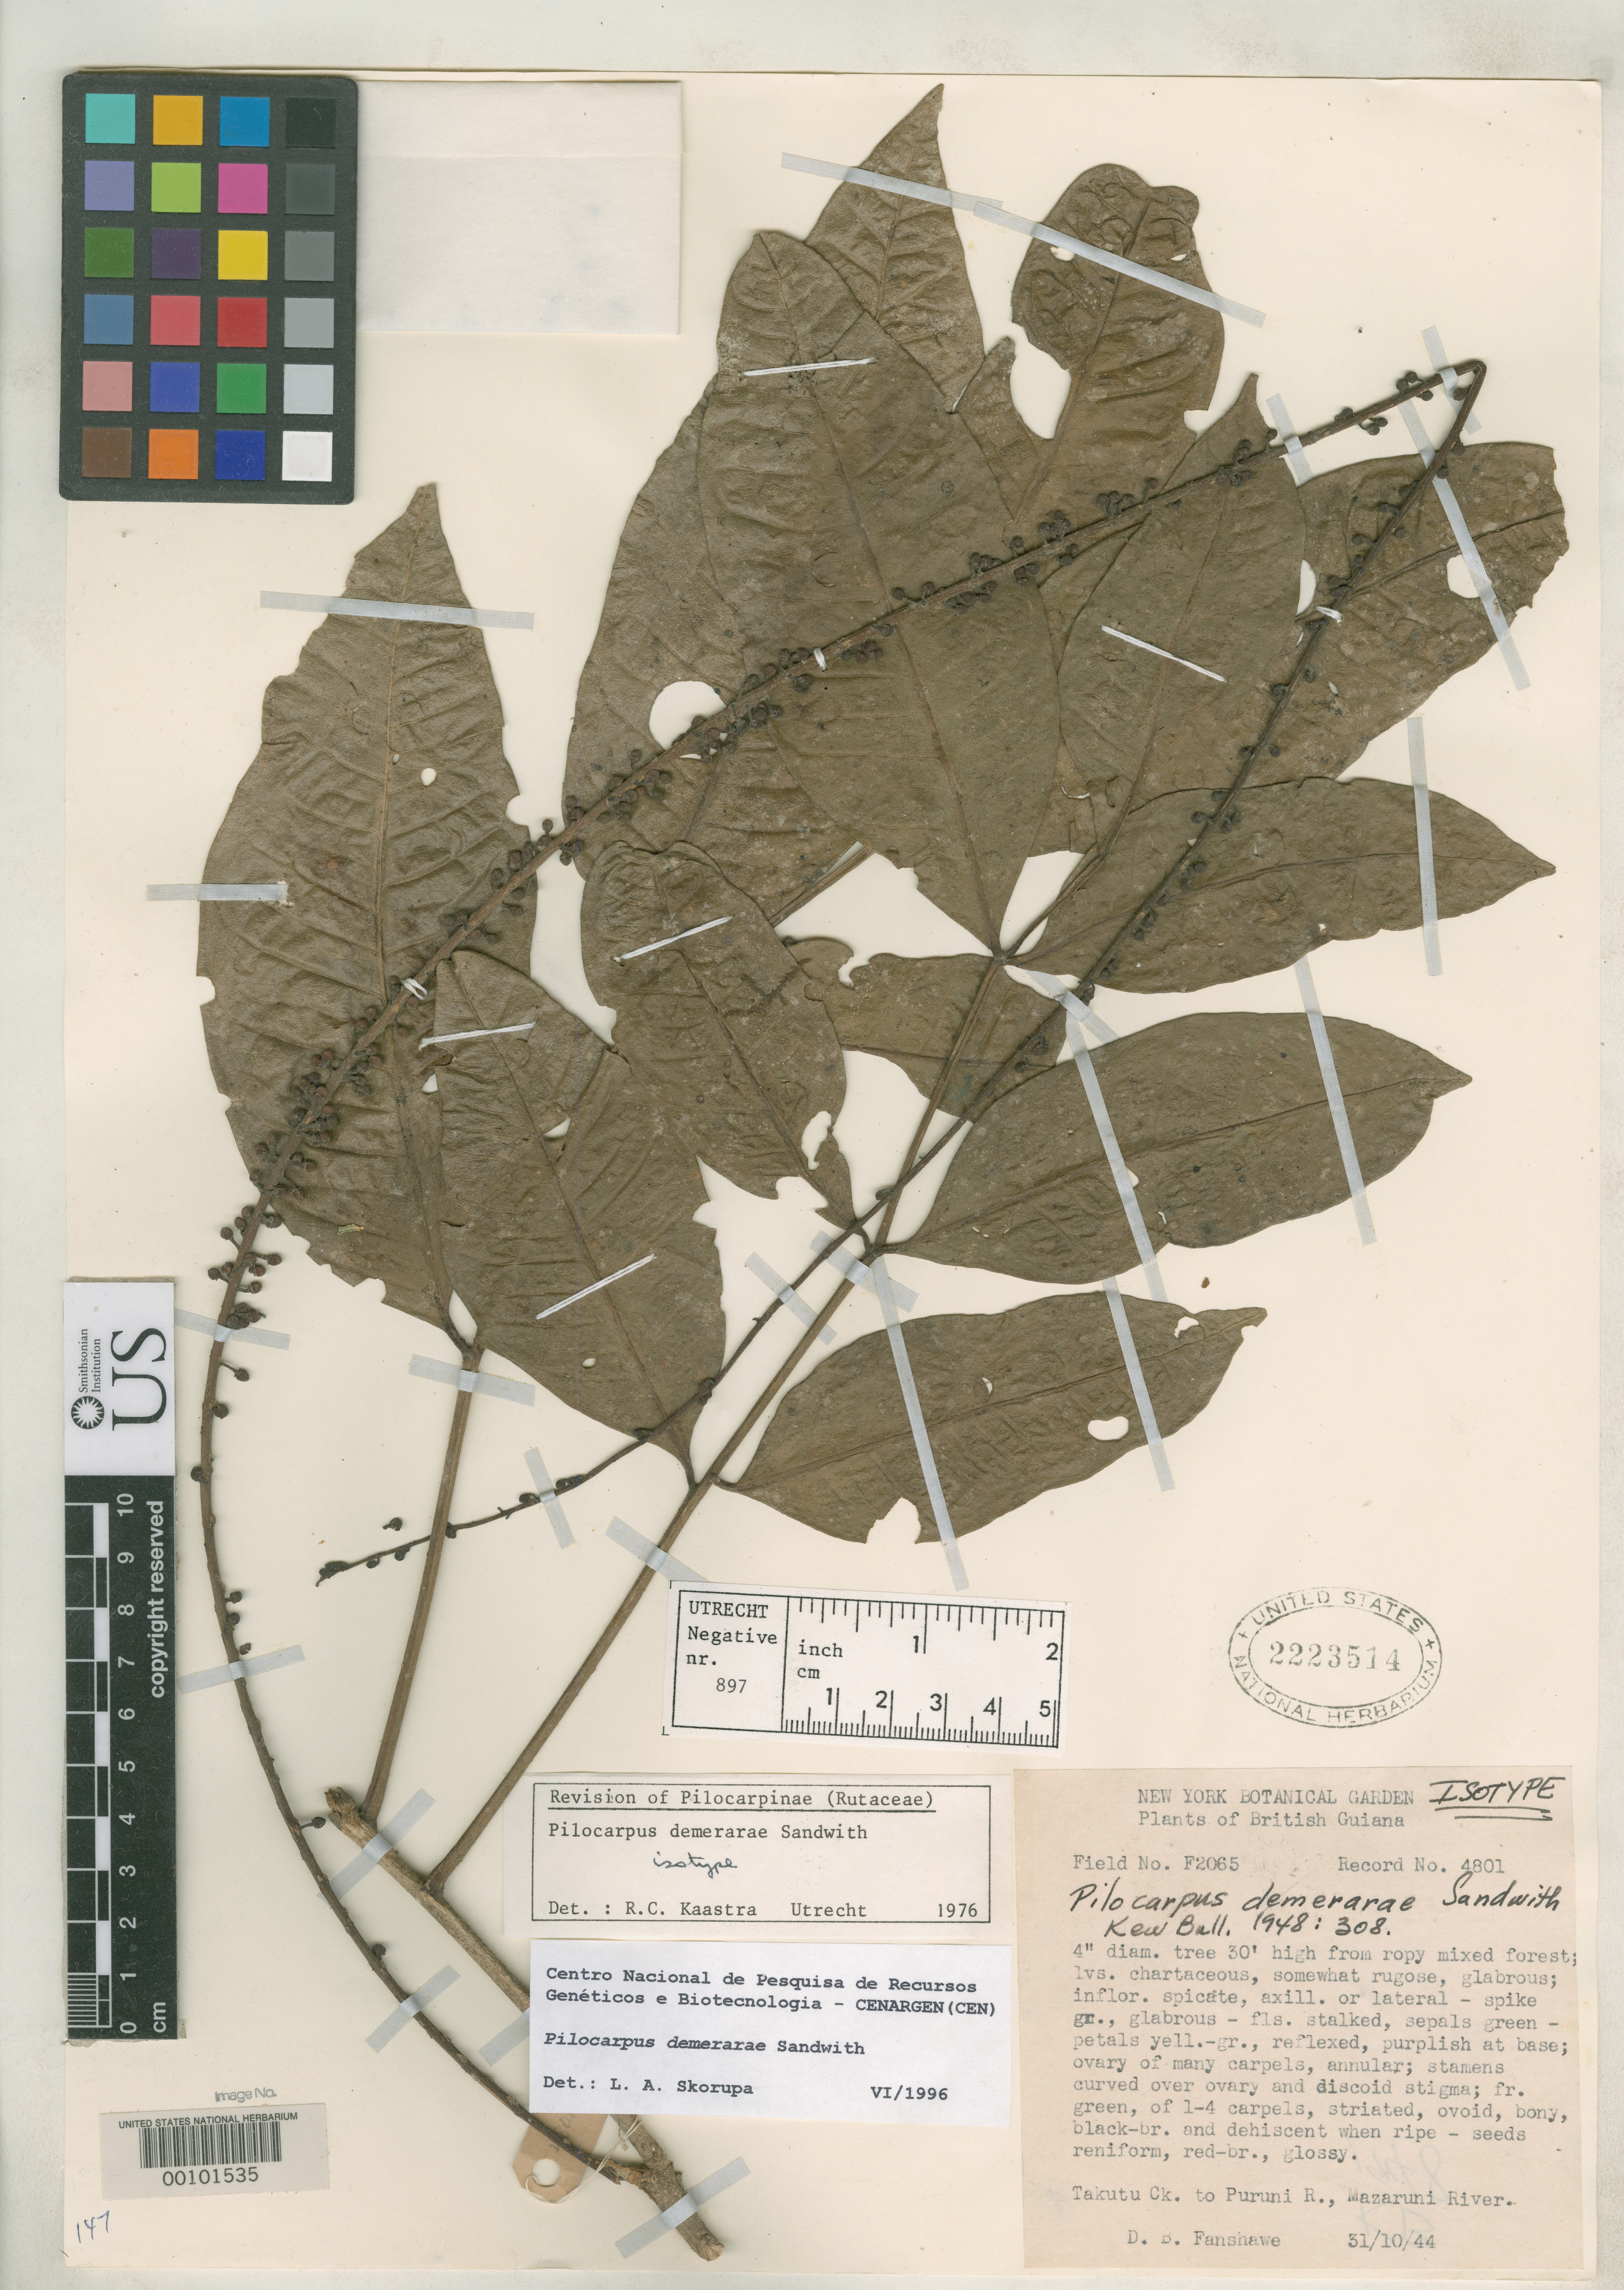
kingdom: Plantae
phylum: Tracheophyta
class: Magnoliopsida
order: Sapindales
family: Rutaceae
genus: Pilocarpus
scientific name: Pilocarpus demerarae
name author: Sandwith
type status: Isotype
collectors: D. B. Fanshawe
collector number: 2065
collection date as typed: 31 Oct 1944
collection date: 1944-10-31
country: Guyana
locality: Takutu Ck. to Puruni R., Mazaruni River.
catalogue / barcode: US 2223514